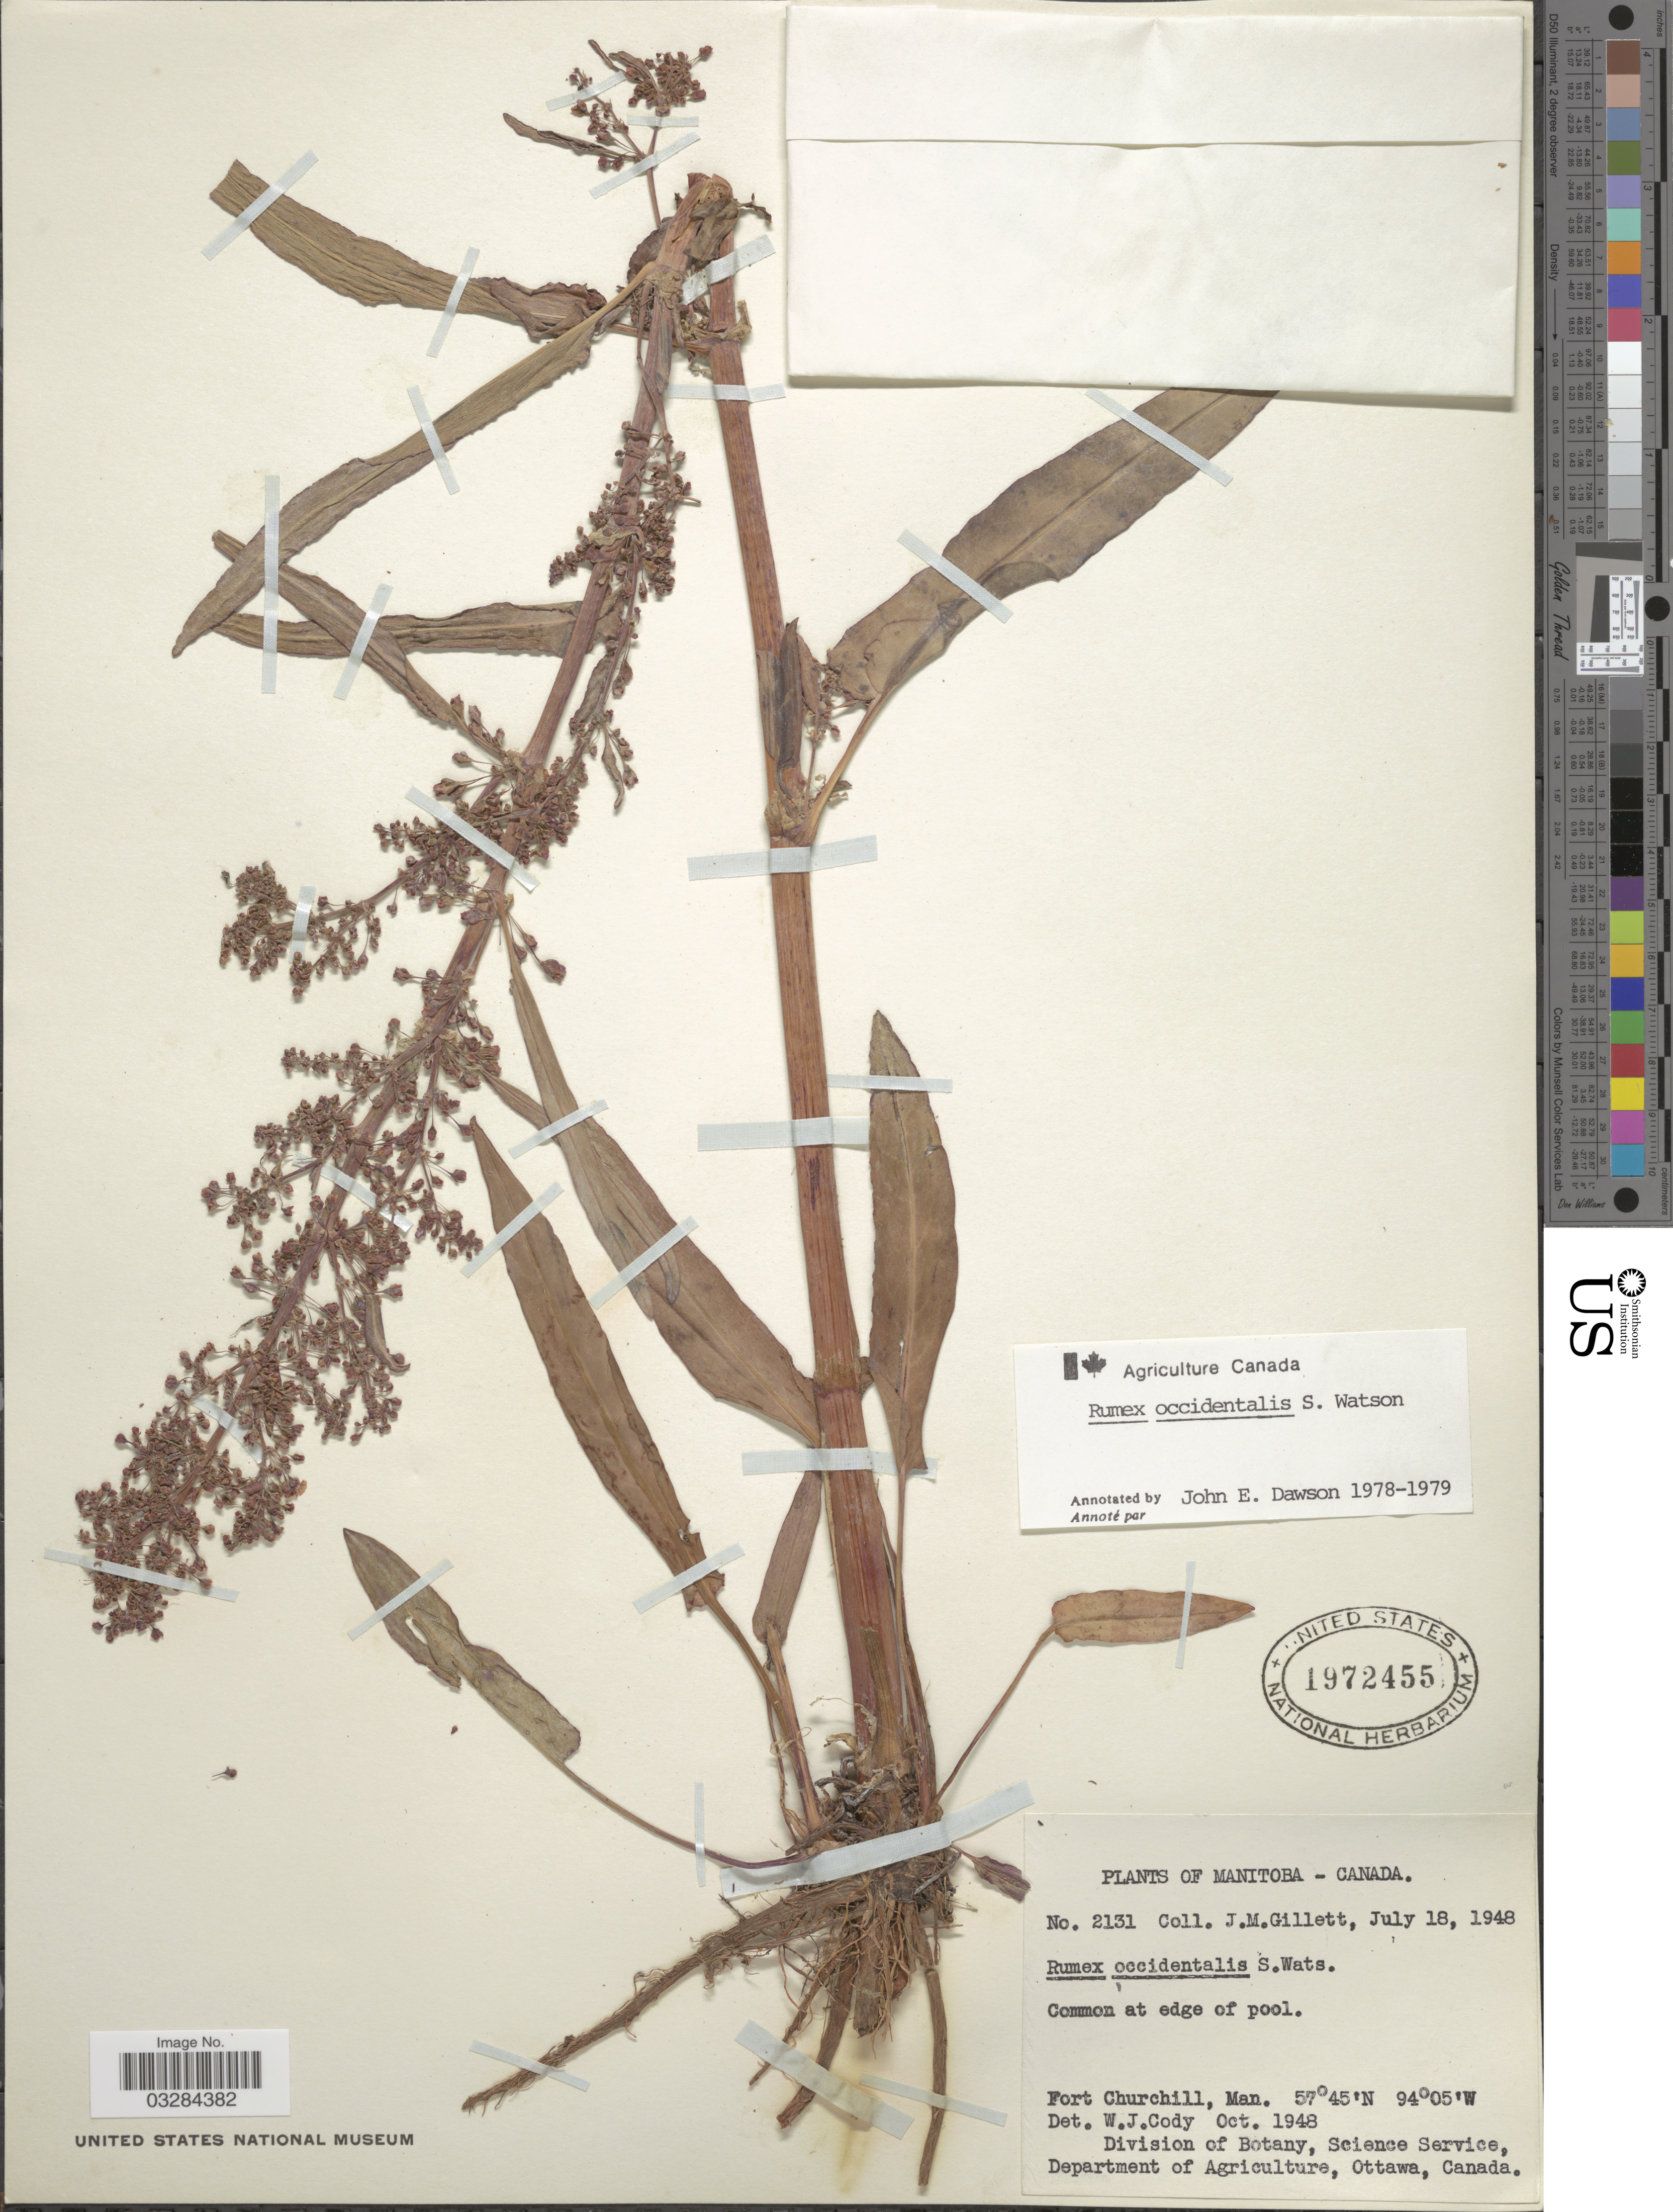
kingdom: Plantae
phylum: Tracheophyta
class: Magnoliopsida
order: Caryophyllales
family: Polygonaceae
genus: Rumex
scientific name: Rumex occidentalis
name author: S. Watson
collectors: J. M. Gillett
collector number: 2131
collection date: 1948-07-18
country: Canada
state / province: Manitoba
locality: Fort Churchill, Man.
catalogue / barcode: US 1972455